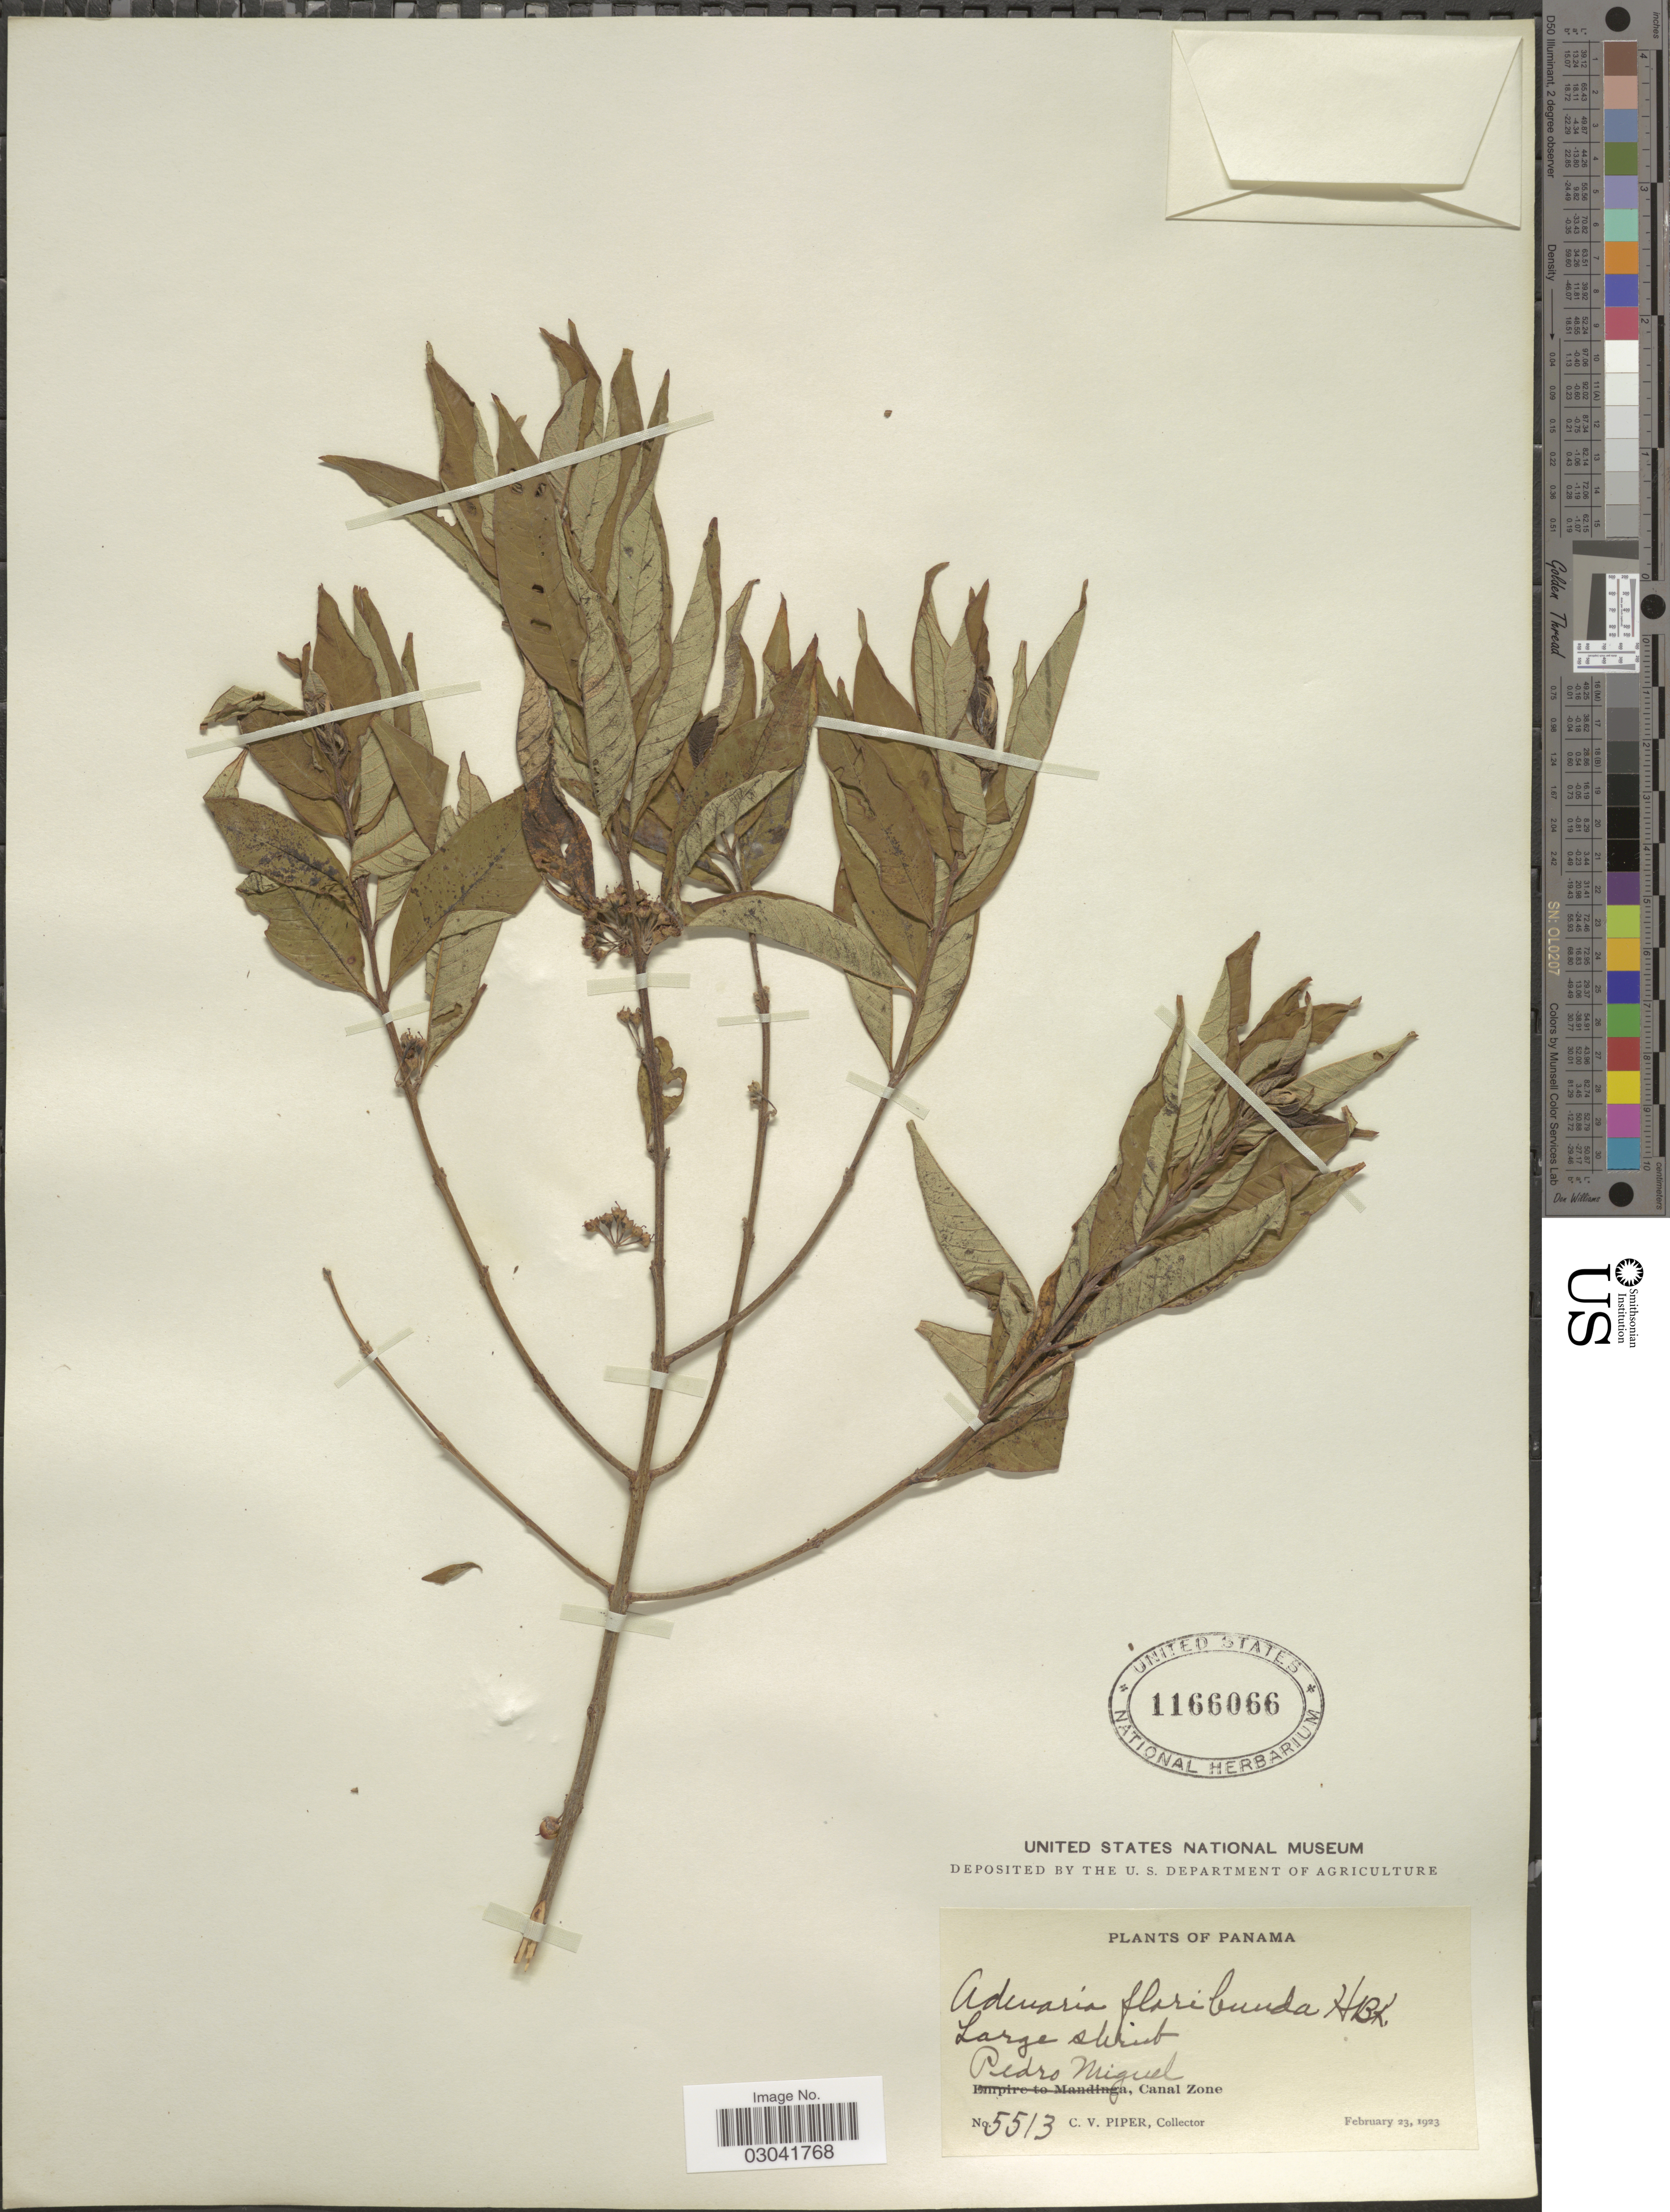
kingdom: Plantae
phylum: Tracheophyta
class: Magnoliopsida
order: Myrtales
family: Lythraceae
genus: Adenaria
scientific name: Adenaria floribunda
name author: Kunth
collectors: C. V. Piper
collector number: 5513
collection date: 1923-02-23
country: Panama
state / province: Colón / Panamá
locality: Pedro Miguel, Canal Zone.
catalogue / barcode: US 1166066